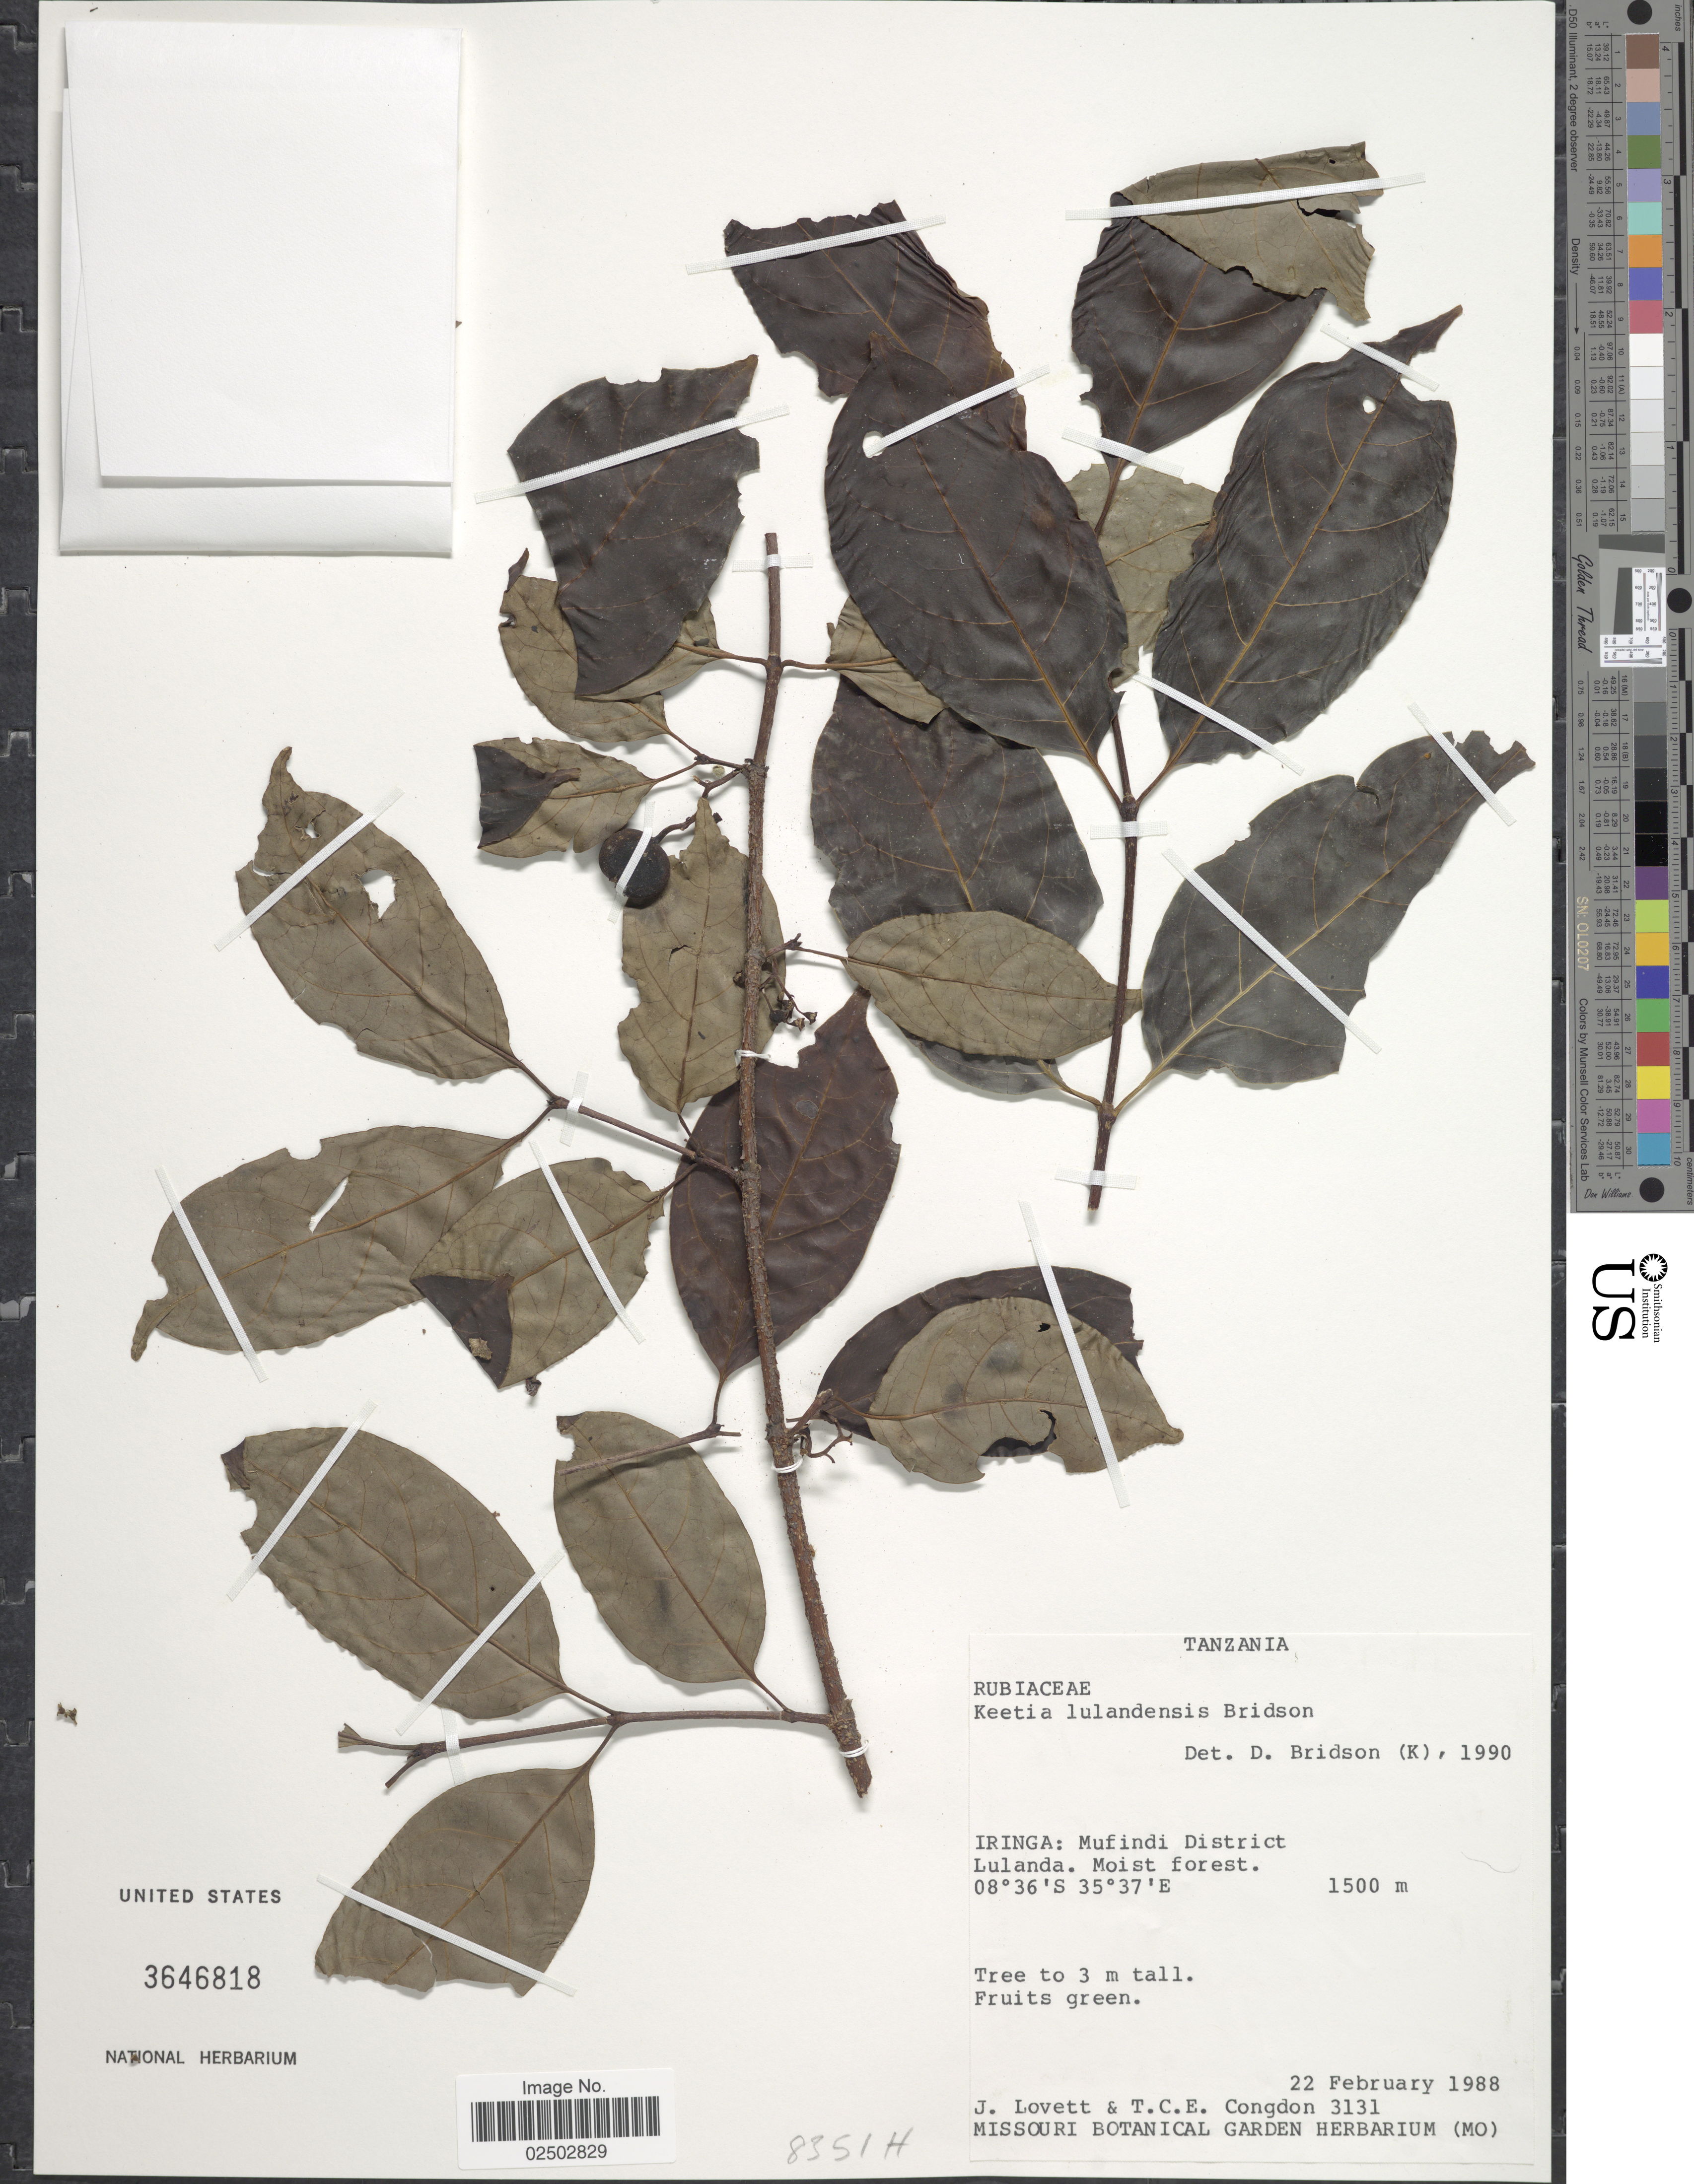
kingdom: Plantae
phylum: Tracheophyta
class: Magnoliopsida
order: Gentianales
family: Rubiaceae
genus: Keetia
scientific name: Keetia lulandensis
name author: Bridson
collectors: J. Lovett & T. Congdon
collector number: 3131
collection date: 1988-02-22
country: Tanzania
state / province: Iringa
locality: Iringa: Mufindi District, Lulanda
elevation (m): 1500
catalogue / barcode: US 3646818